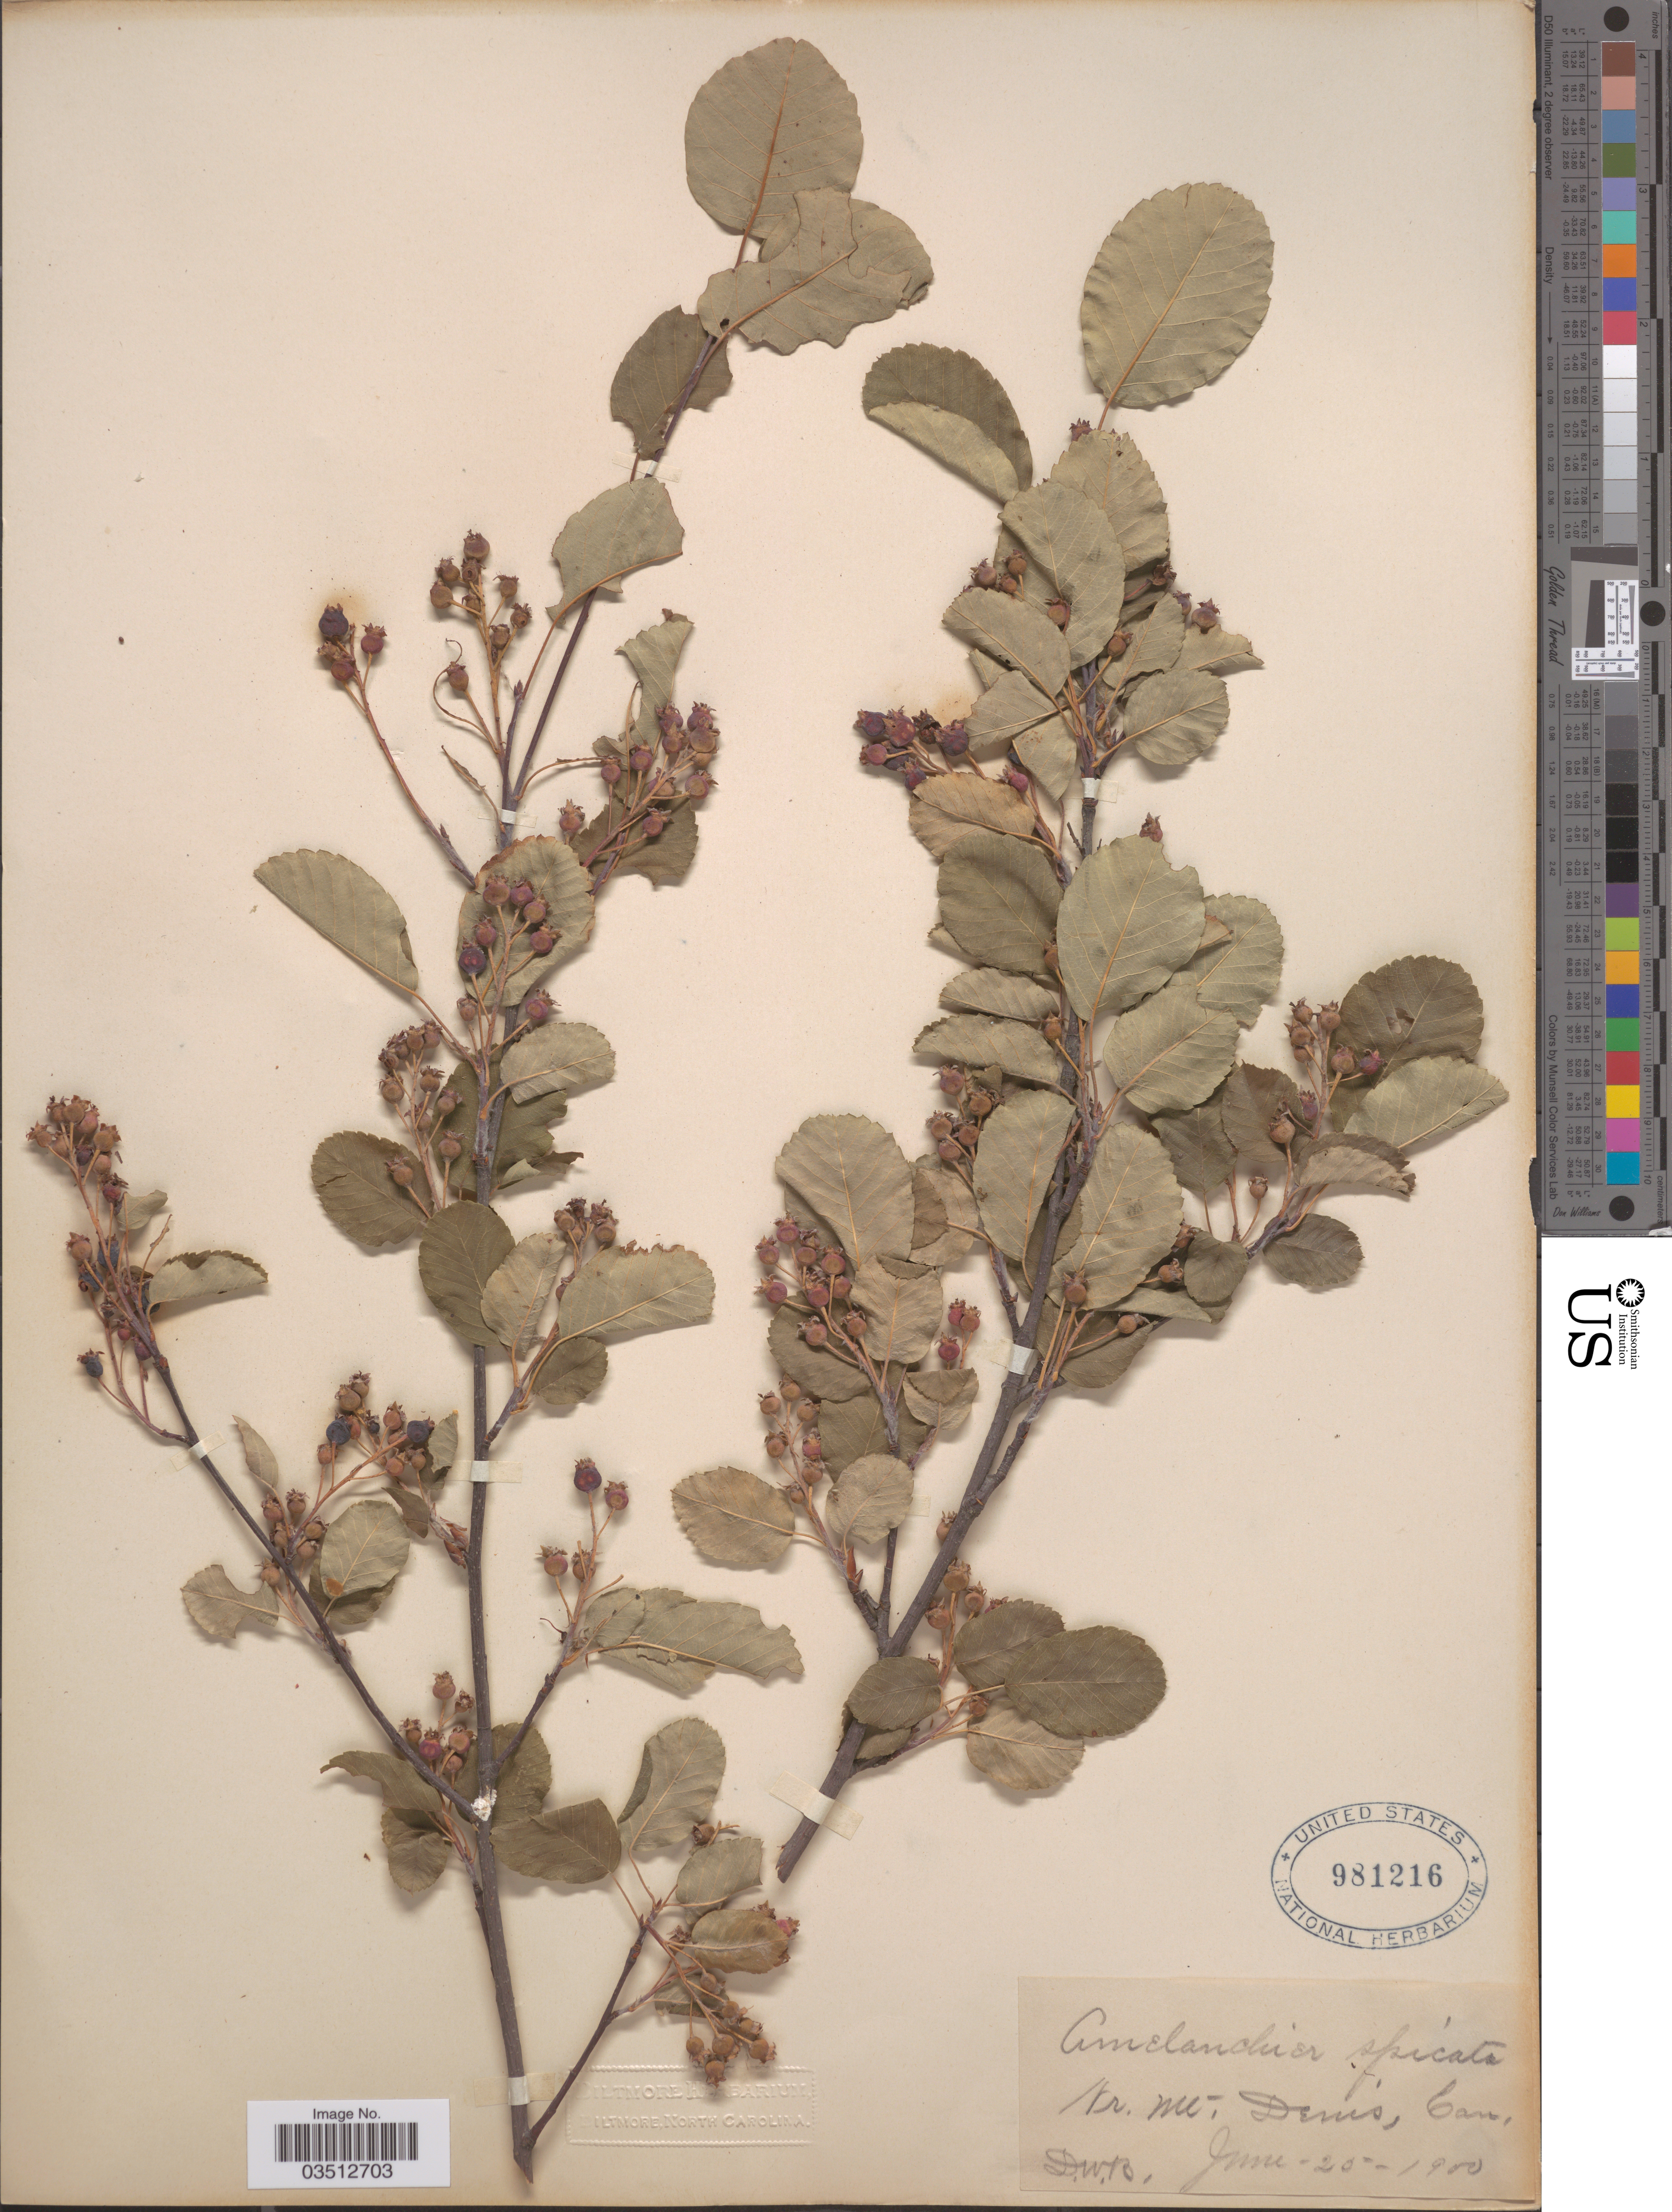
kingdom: Plantae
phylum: Tracheophyta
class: Magnoliopsida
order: Rosales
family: Rosaceae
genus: Amelanchier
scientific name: Amelanchier x spicata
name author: (Lam.) K. Koch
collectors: D. W. B.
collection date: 1900-06-25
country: Canada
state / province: Ontario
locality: Nr. Mt. Denis.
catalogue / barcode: US 981216